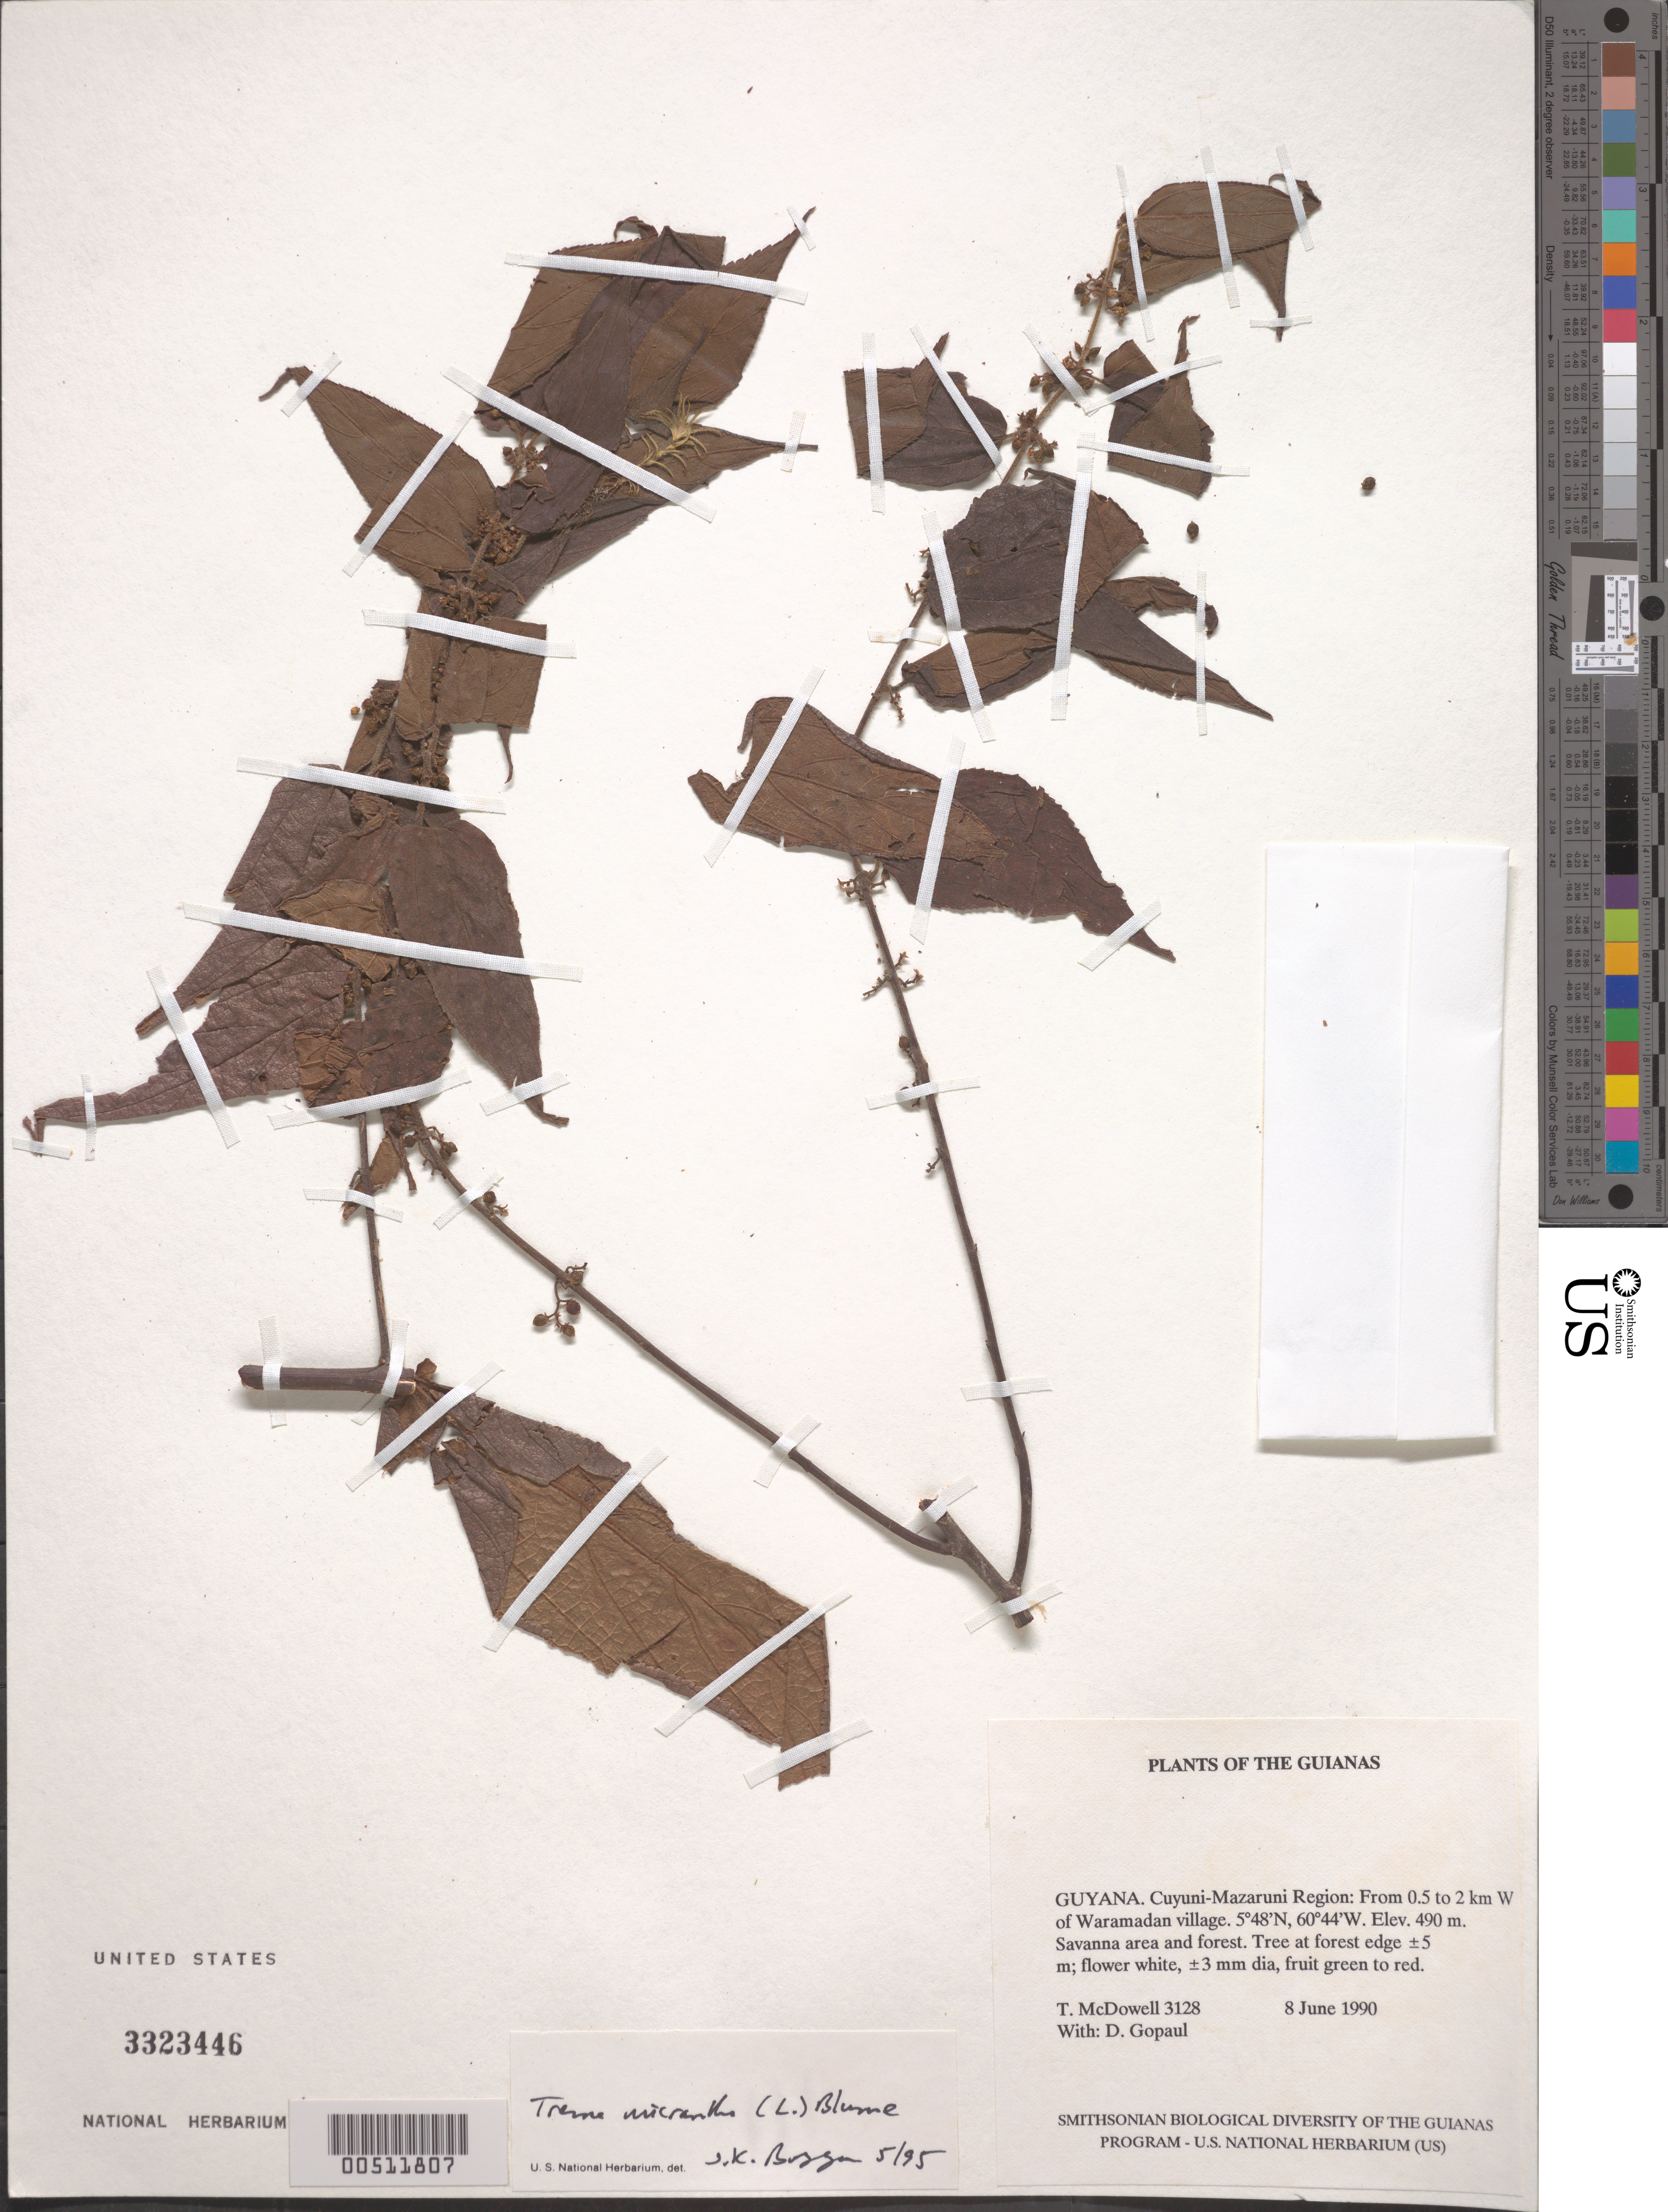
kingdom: Plantae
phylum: Tracheophyta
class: Magnoliopsida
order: Rosales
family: Cannabaceae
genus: Trema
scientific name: Trema micranthum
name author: (L.) Blume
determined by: Boggan, J. K., (US), NMNH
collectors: T. McDowell & D. Gopaul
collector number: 3128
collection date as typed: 8 June 1990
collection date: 1990-06-08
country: Guyana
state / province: Cuyuni-Mazaruni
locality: From 0.5 to 2 km W of Waramadan village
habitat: Savanna area and forest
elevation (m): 490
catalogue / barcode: US 3323446